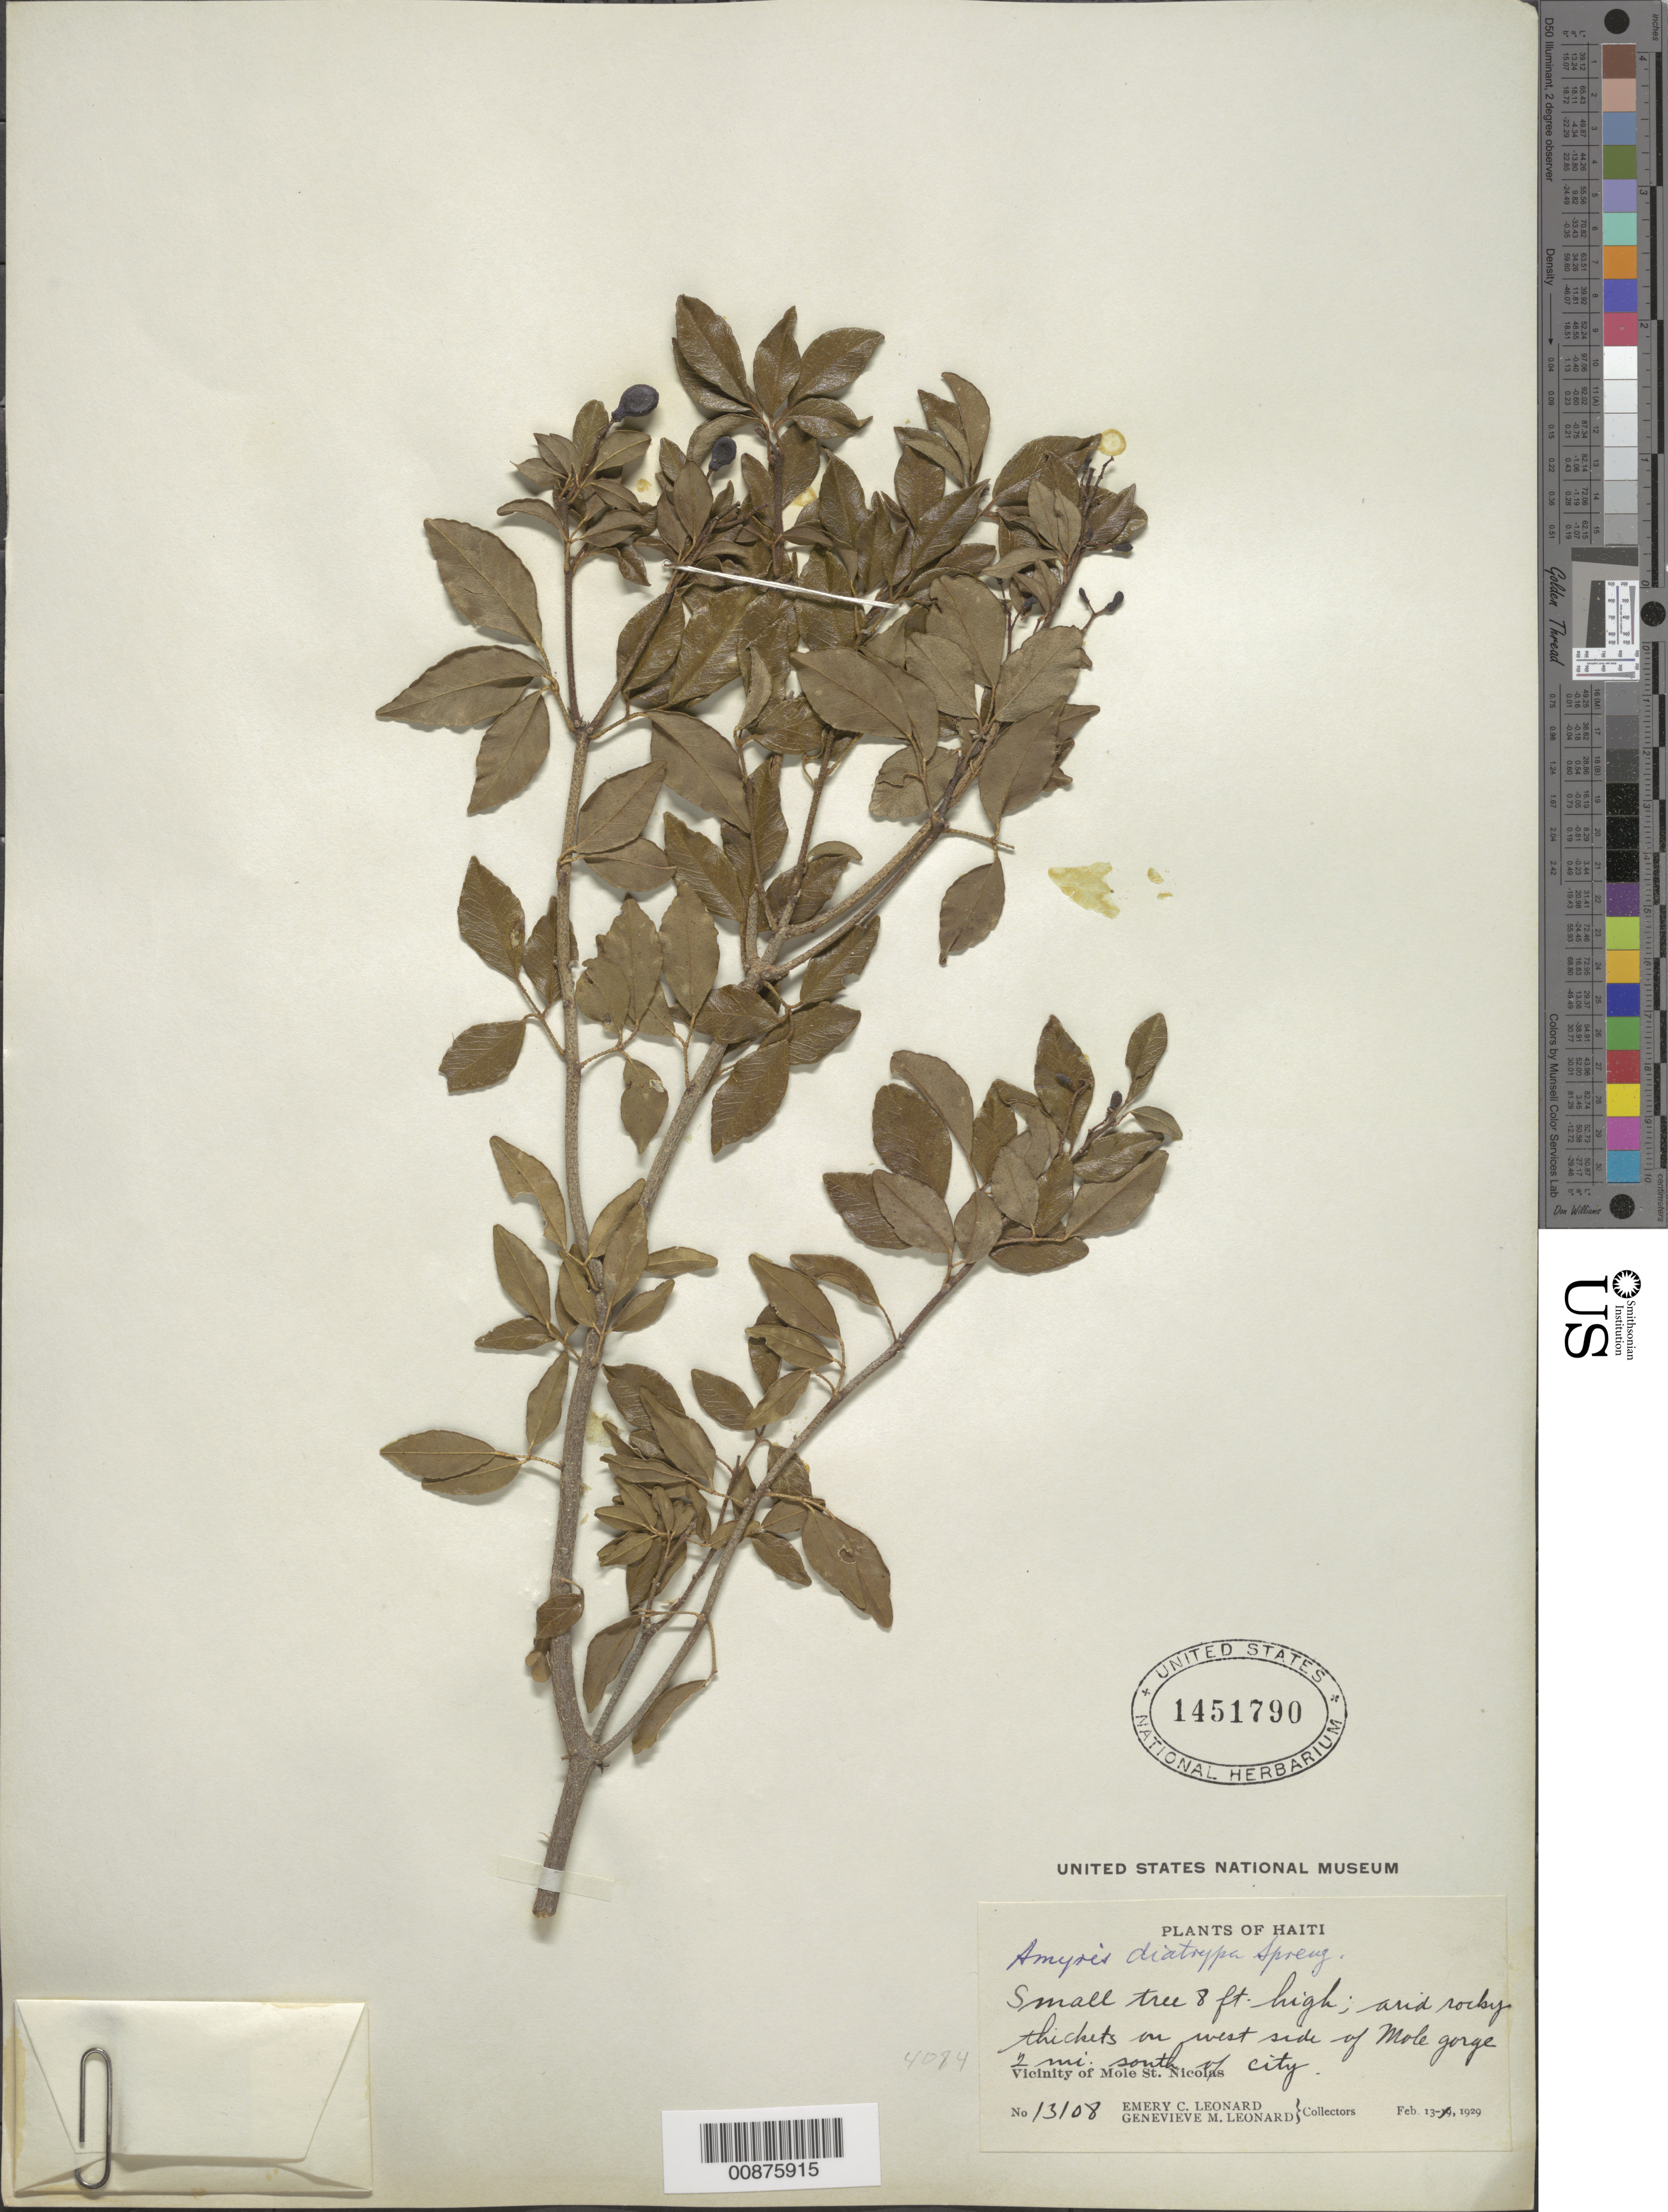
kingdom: Plantae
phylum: Tracheophyta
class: Magnoliopsida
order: Sapindales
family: Rutaceae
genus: Amyris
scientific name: Amyris diatrypa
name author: Spreng.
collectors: E. C. Leonard & G. M. Leonard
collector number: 13108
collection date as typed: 13 Feb 1929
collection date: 1929-02-13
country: Haiti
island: Hispaniola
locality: Vicinity of Mole St. Nicolas, west side of Mole gorge, 2 miles S of city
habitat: Arid rocky thickets on side of gorge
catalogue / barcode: US 1451790